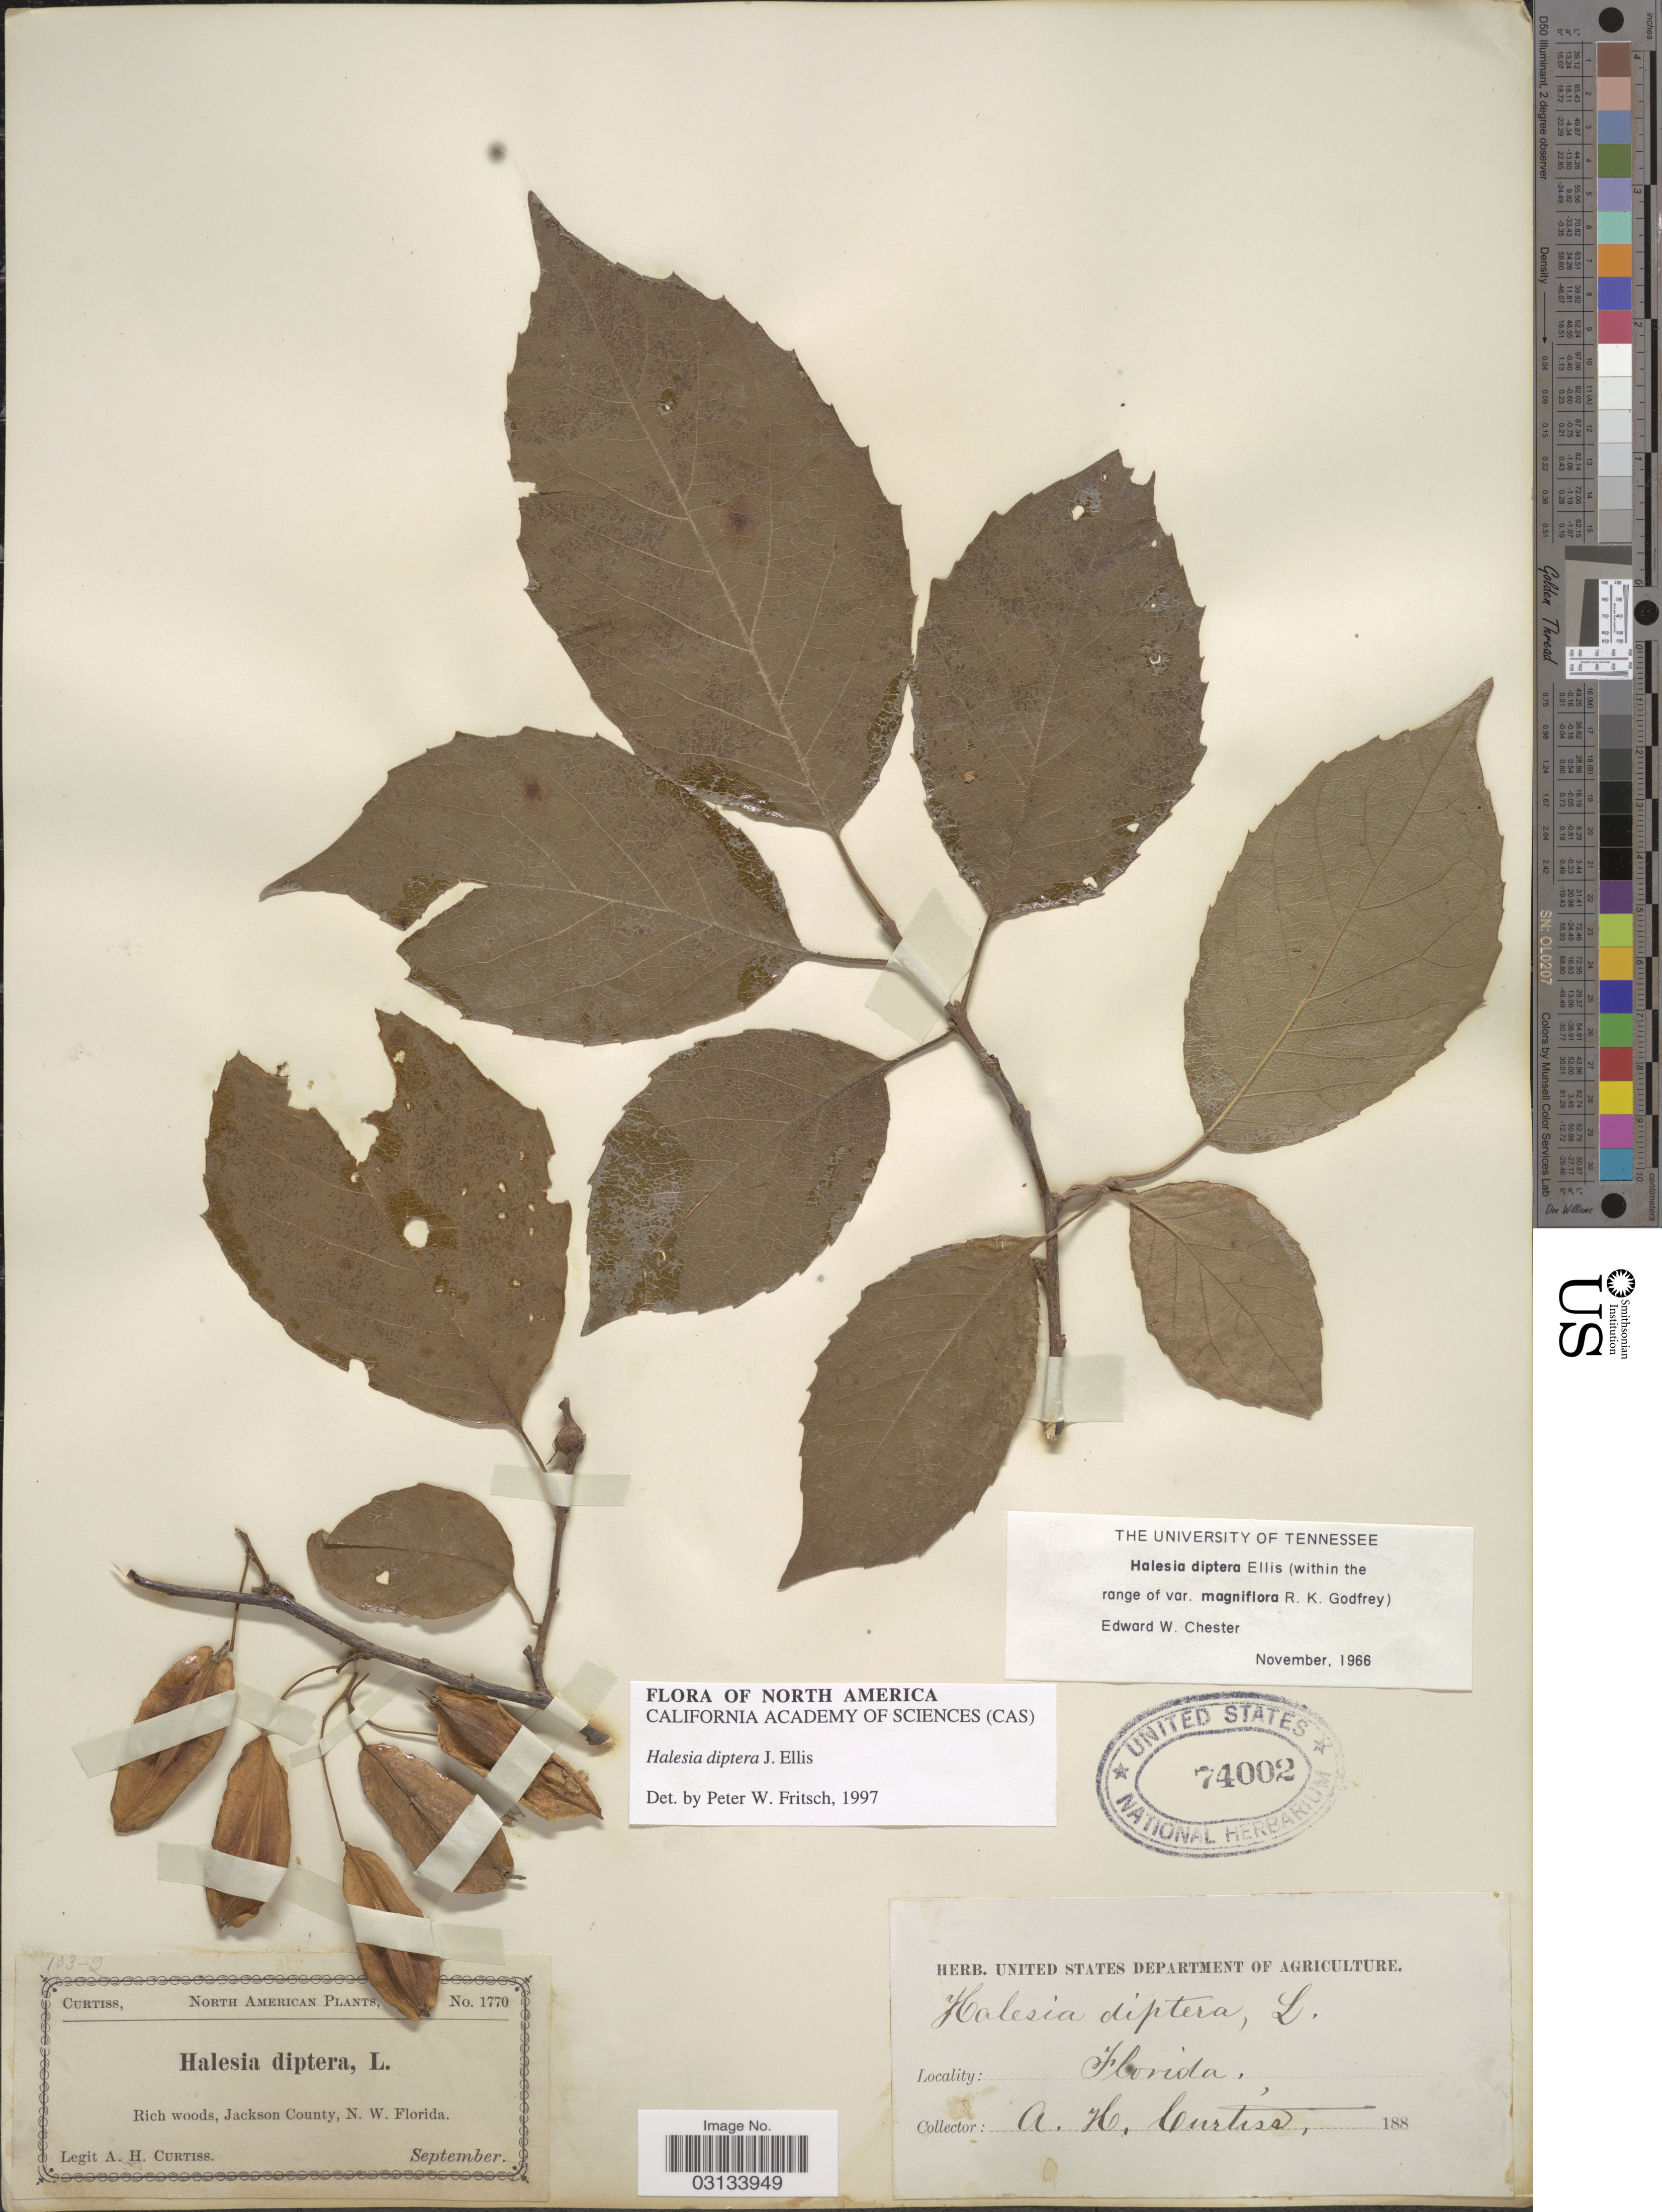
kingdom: Plantae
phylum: Tracheophyta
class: Magnoliopsida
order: Ericales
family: Styracaceae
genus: Halesia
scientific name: Halesia diptera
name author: J. Ellis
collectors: A. H. Curtiss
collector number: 1770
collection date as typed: September 188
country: United States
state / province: Florida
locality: Jackson County, N. W. Florida.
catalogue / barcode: US 74002